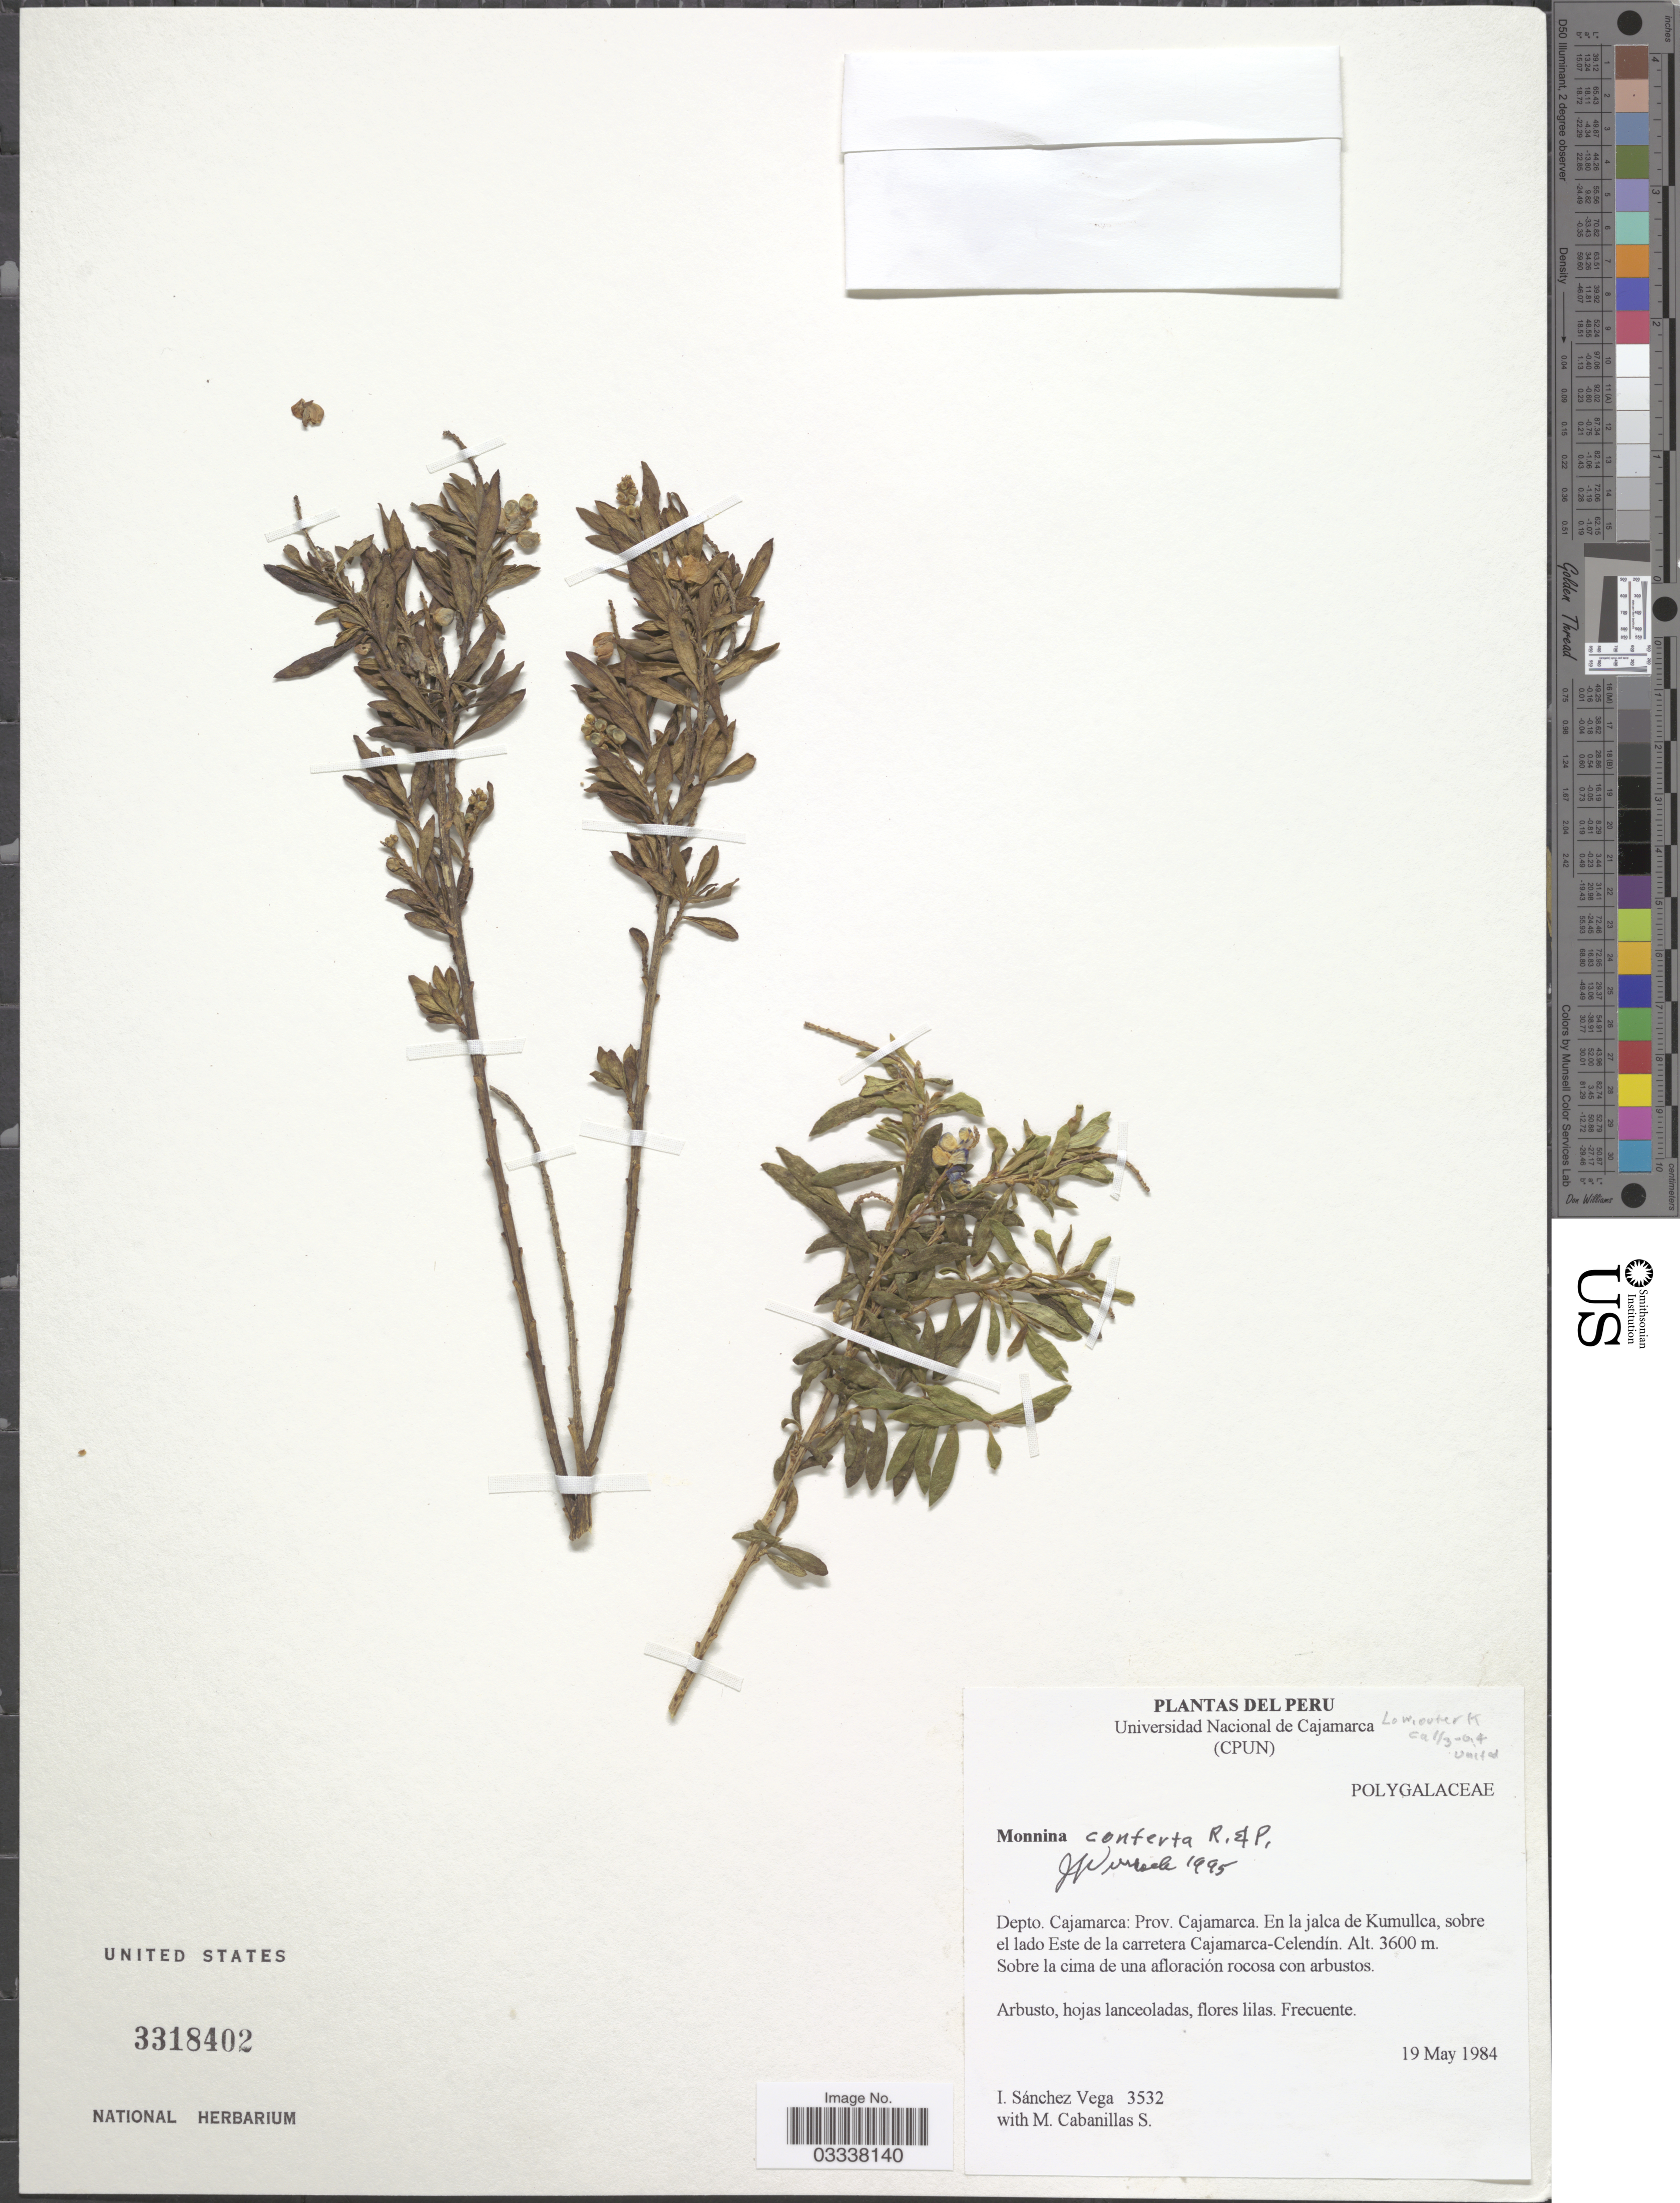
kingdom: Plantae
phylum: Tracheophyta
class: Magnoliopsida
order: Fabales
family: Polygalaceae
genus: Monnina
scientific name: Monnina conferta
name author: Ruiz & Pav.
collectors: I. Sánchez Vega & M. Cabanillas S.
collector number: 3532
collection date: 1984-05-19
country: Peru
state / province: Cajamarca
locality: Depto. Cajamarca: Prov. Cajamarca. En la jalca de Kumullca, sobre el lado Este de la carretera Cajamarca-Celendín.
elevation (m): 3600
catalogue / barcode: US 3318402